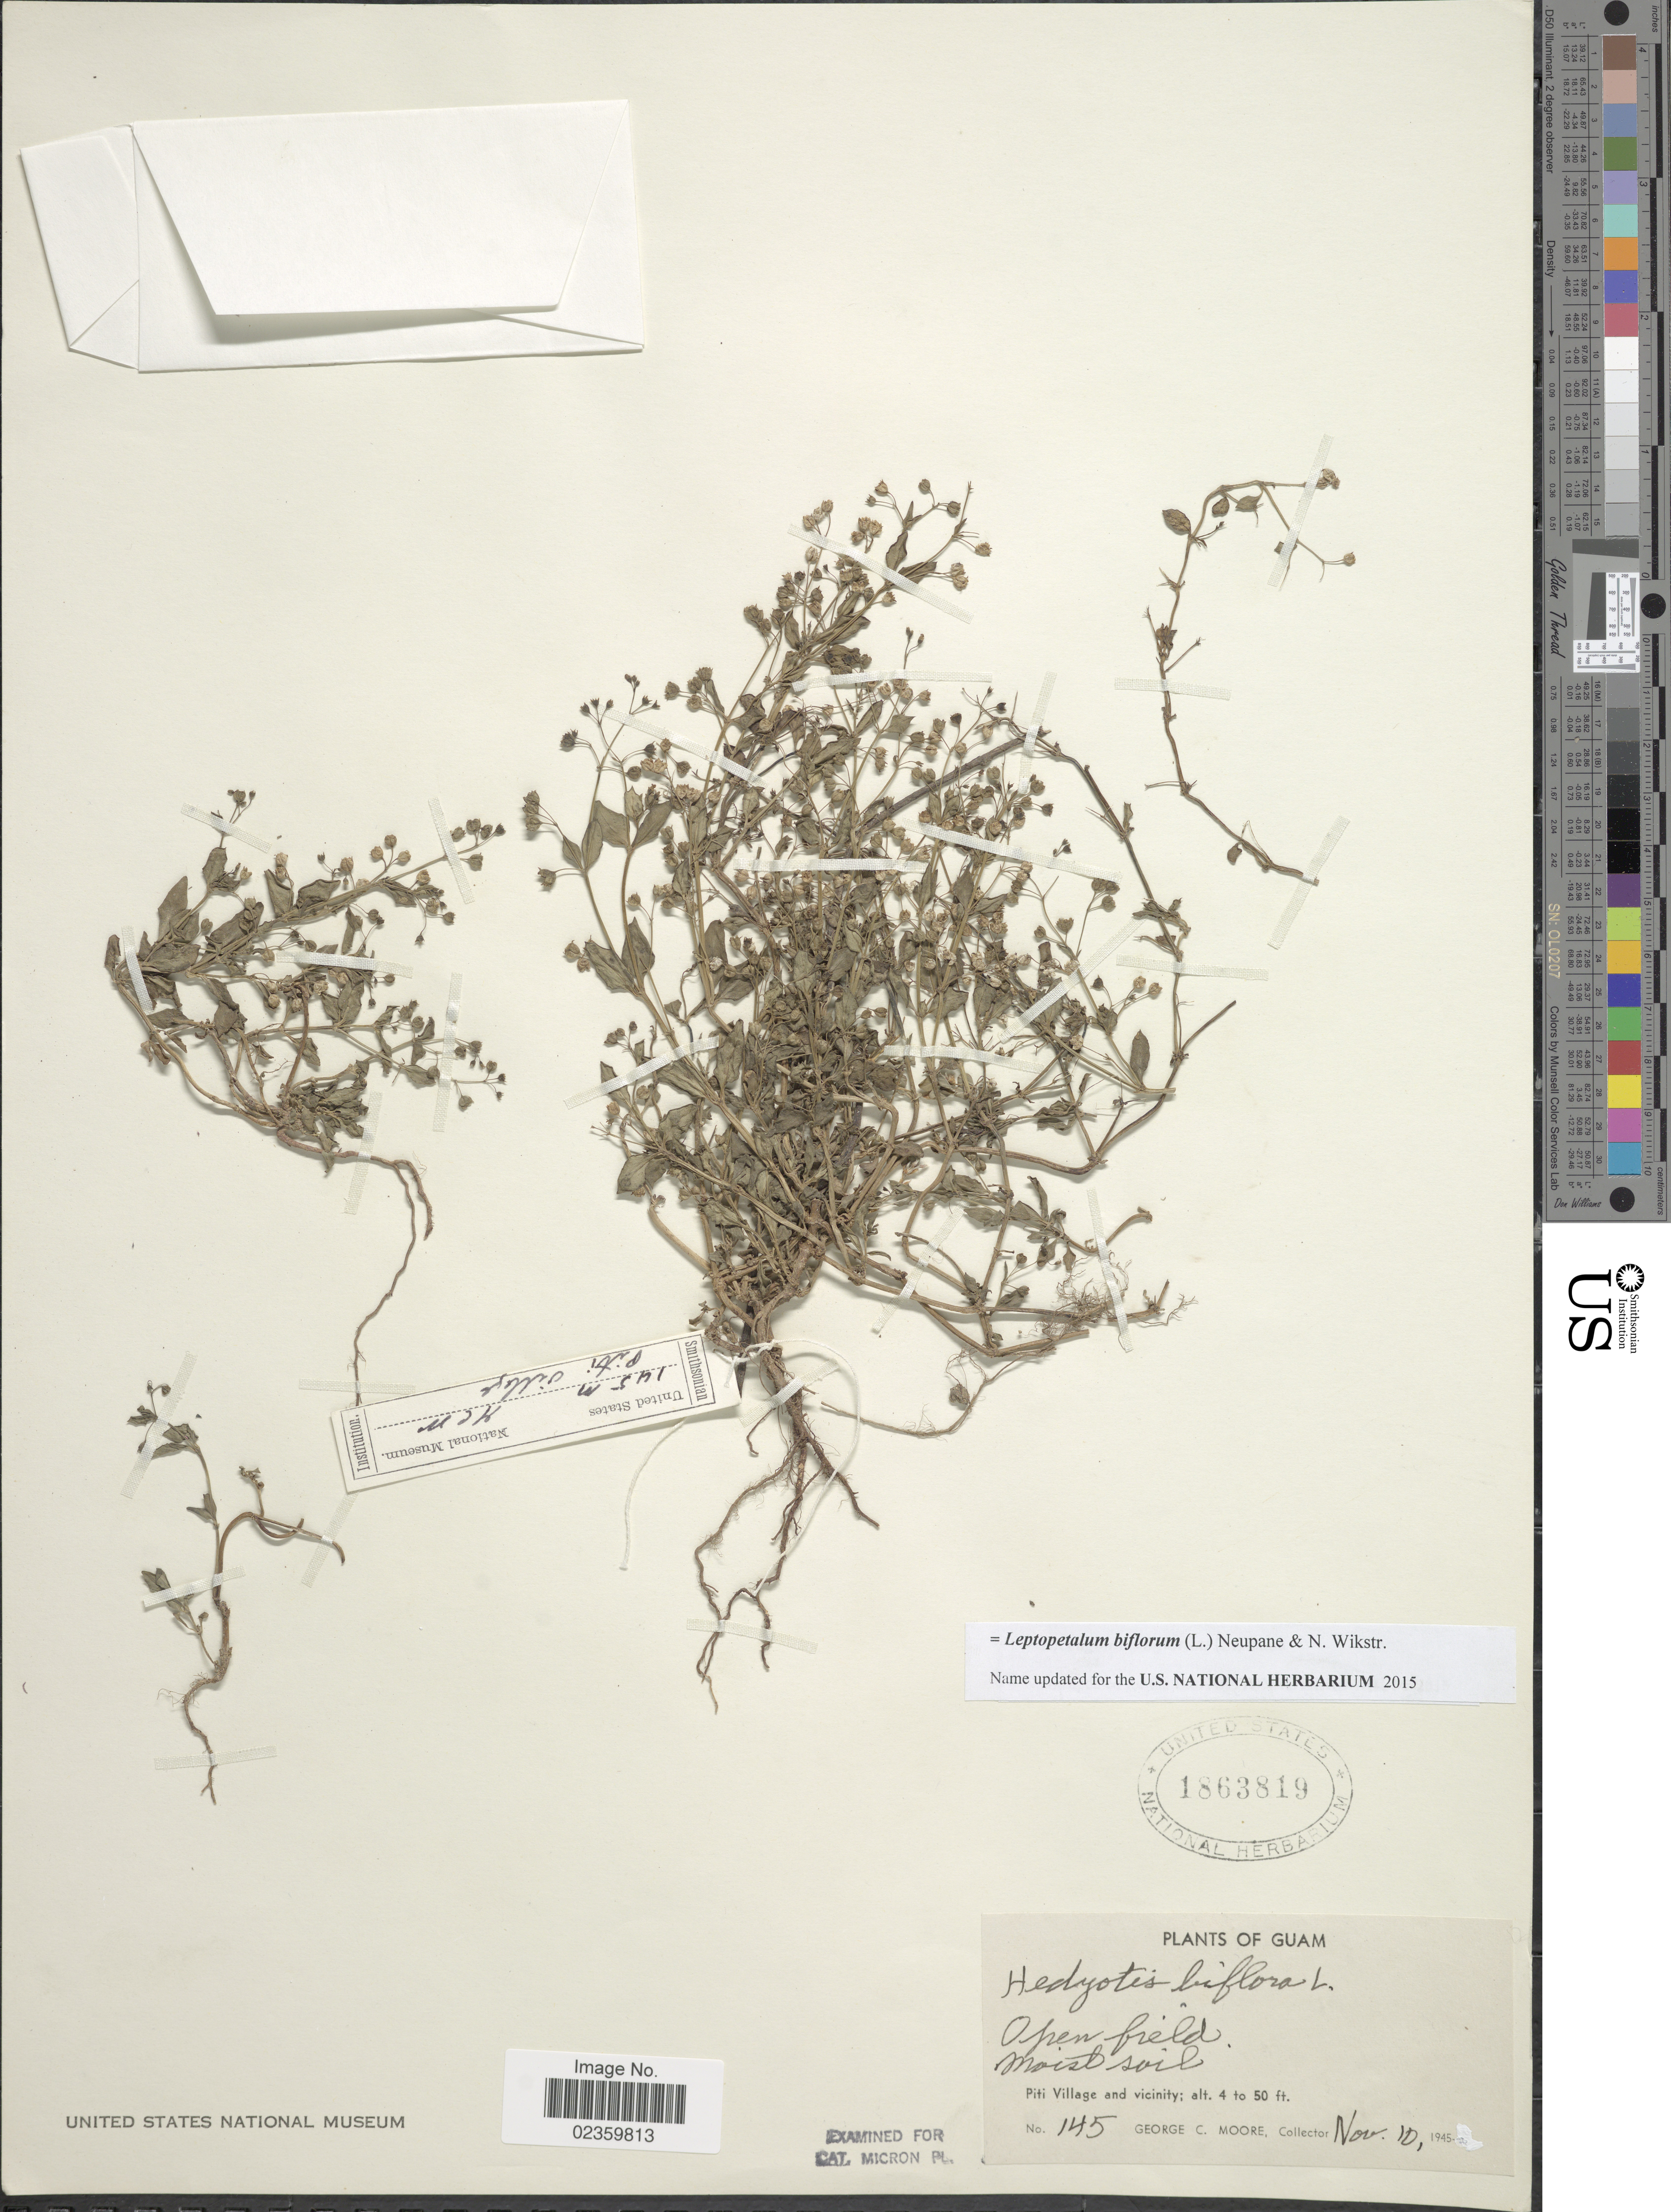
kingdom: Plantae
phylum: Tracheophyta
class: Magnoliopsida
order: Gentianales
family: Rubiaceae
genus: Leptopetalum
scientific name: Leptopetalum biflorum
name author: (L.) Neupane & N. Wikstr.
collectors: G. C. Moore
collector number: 145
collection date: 1945-11-10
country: Guam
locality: Piti Village and vicinity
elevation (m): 1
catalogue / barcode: US 1863819